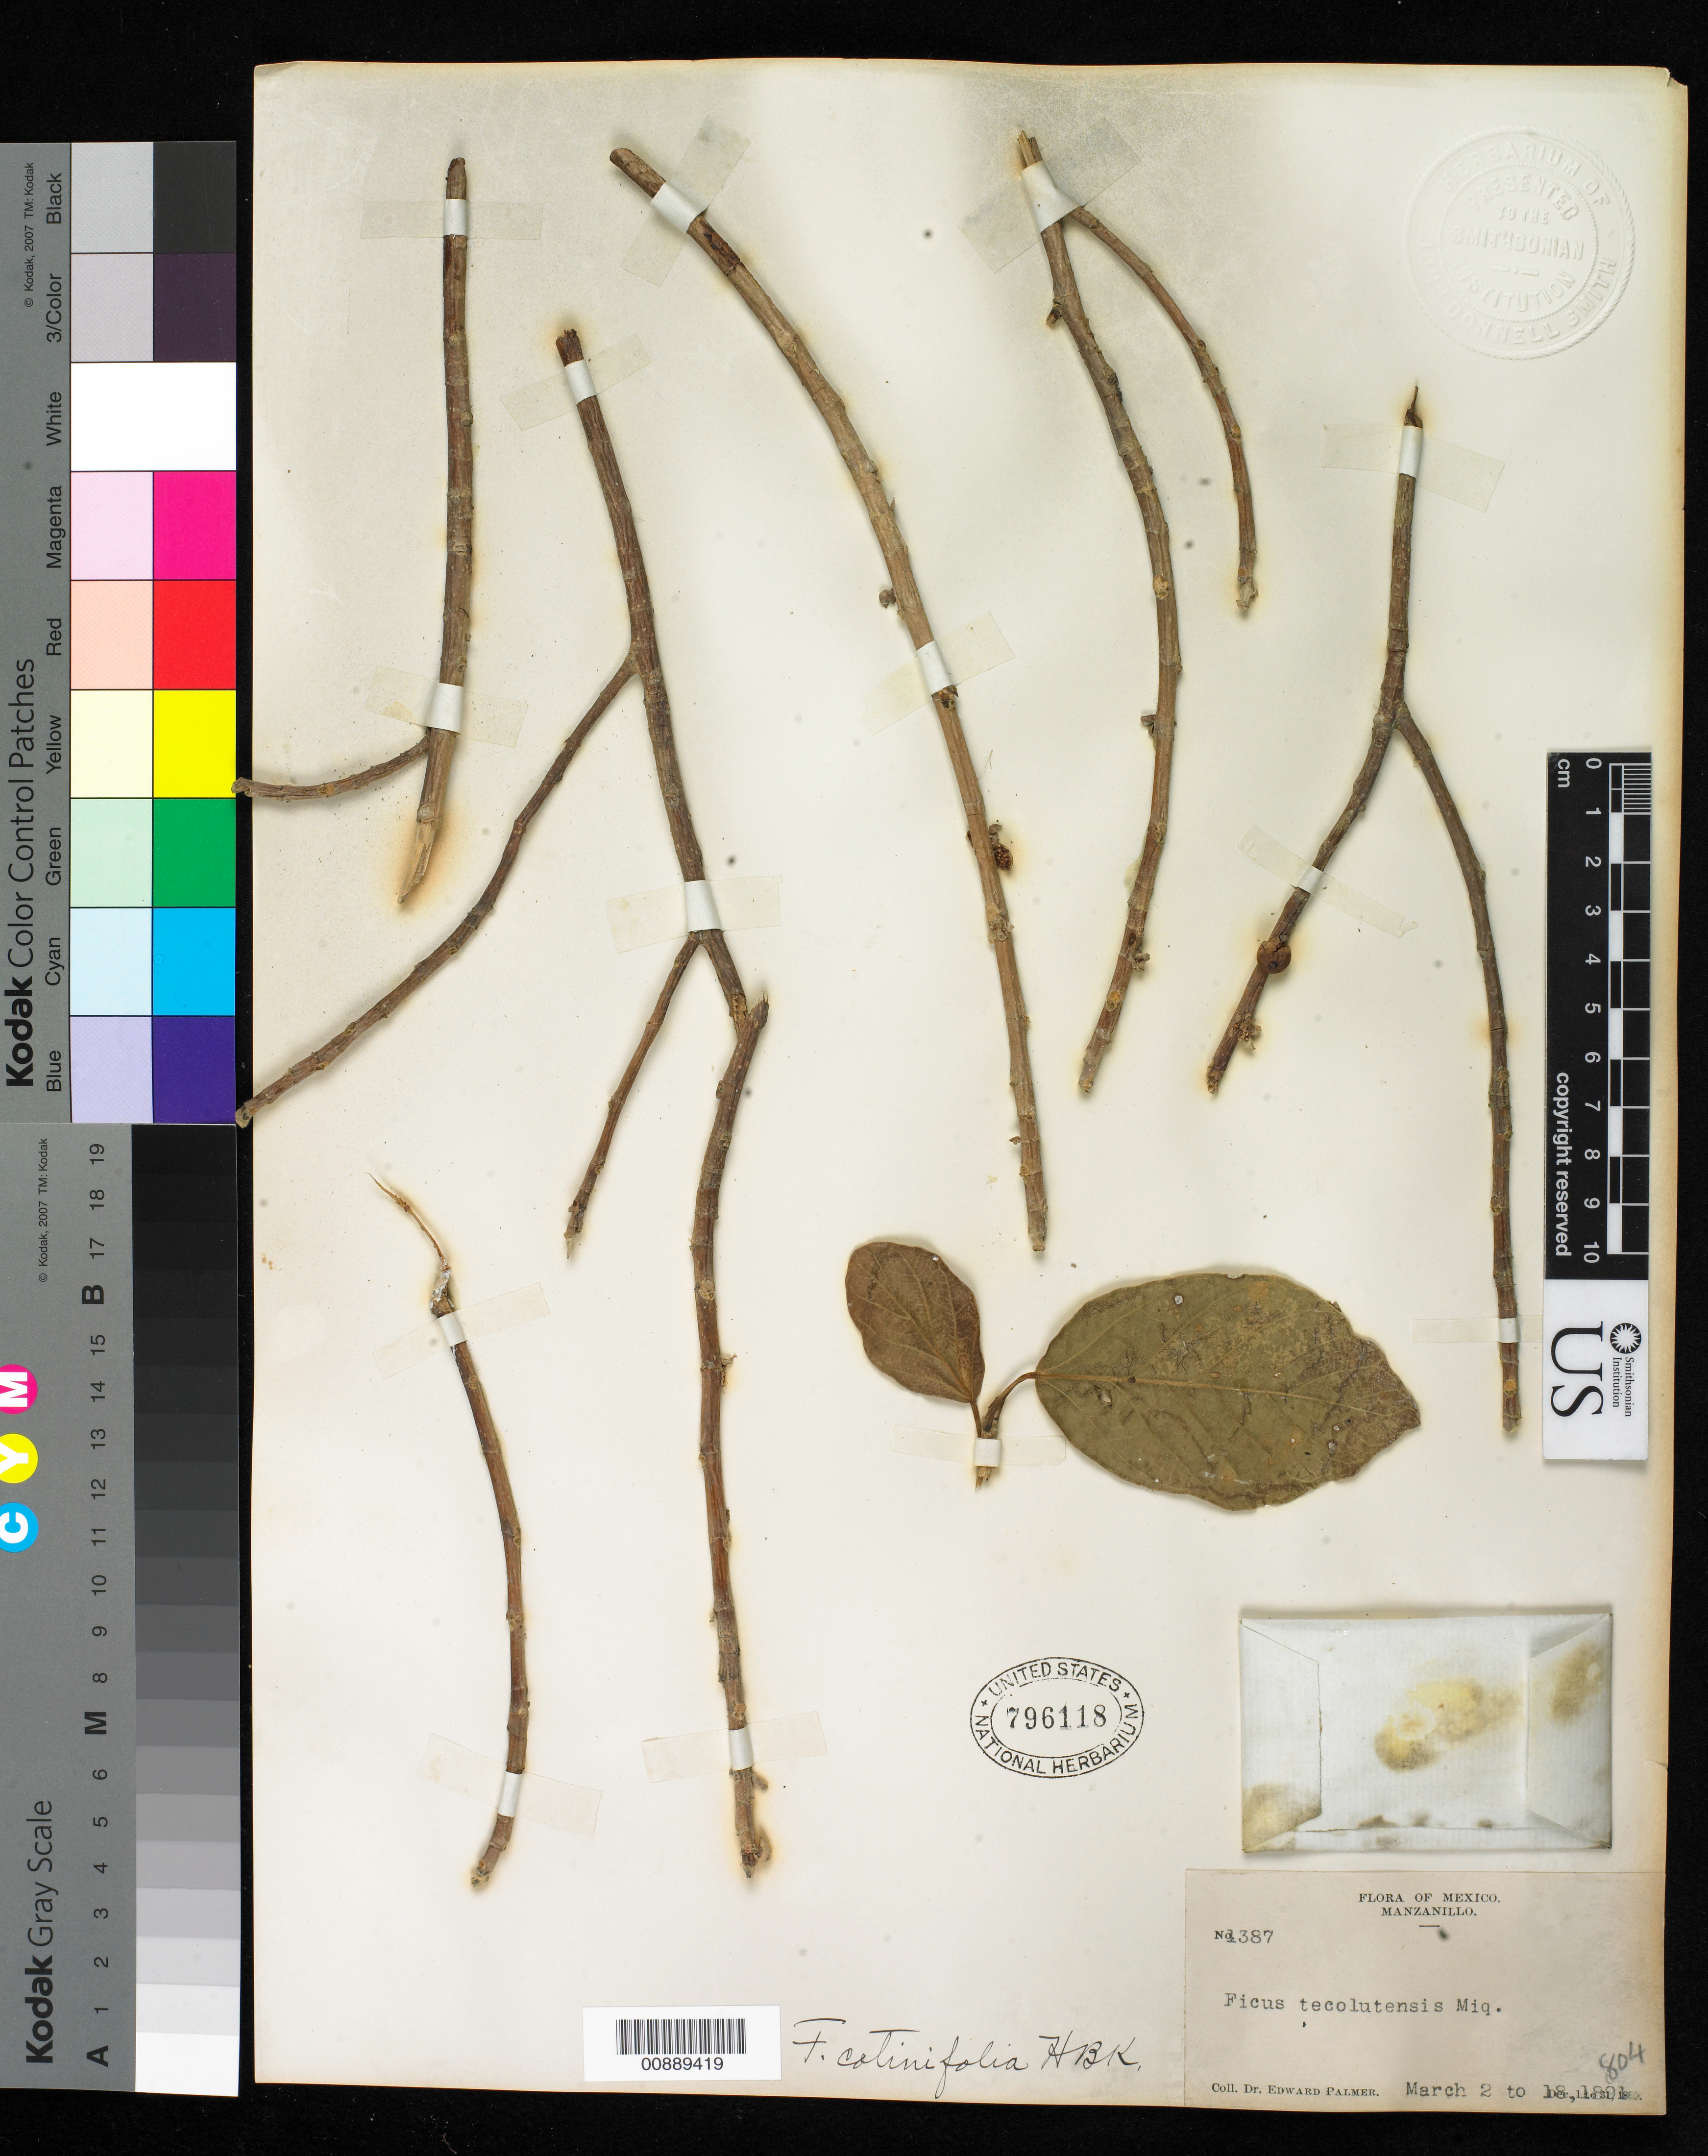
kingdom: Plantae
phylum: Tracheophyta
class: Magnoliopsida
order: Rosales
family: Moraceae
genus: Ficus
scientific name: Ficus cotinifolia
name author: Kunth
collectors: E. Palmer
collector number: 1387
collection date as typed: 02 Mar 1891 to 18 Mar 1891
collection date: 1891-03-02/1891-03-18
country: Mexico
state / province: Colima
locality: Manzanillo, Colima.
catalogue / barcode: US 796118